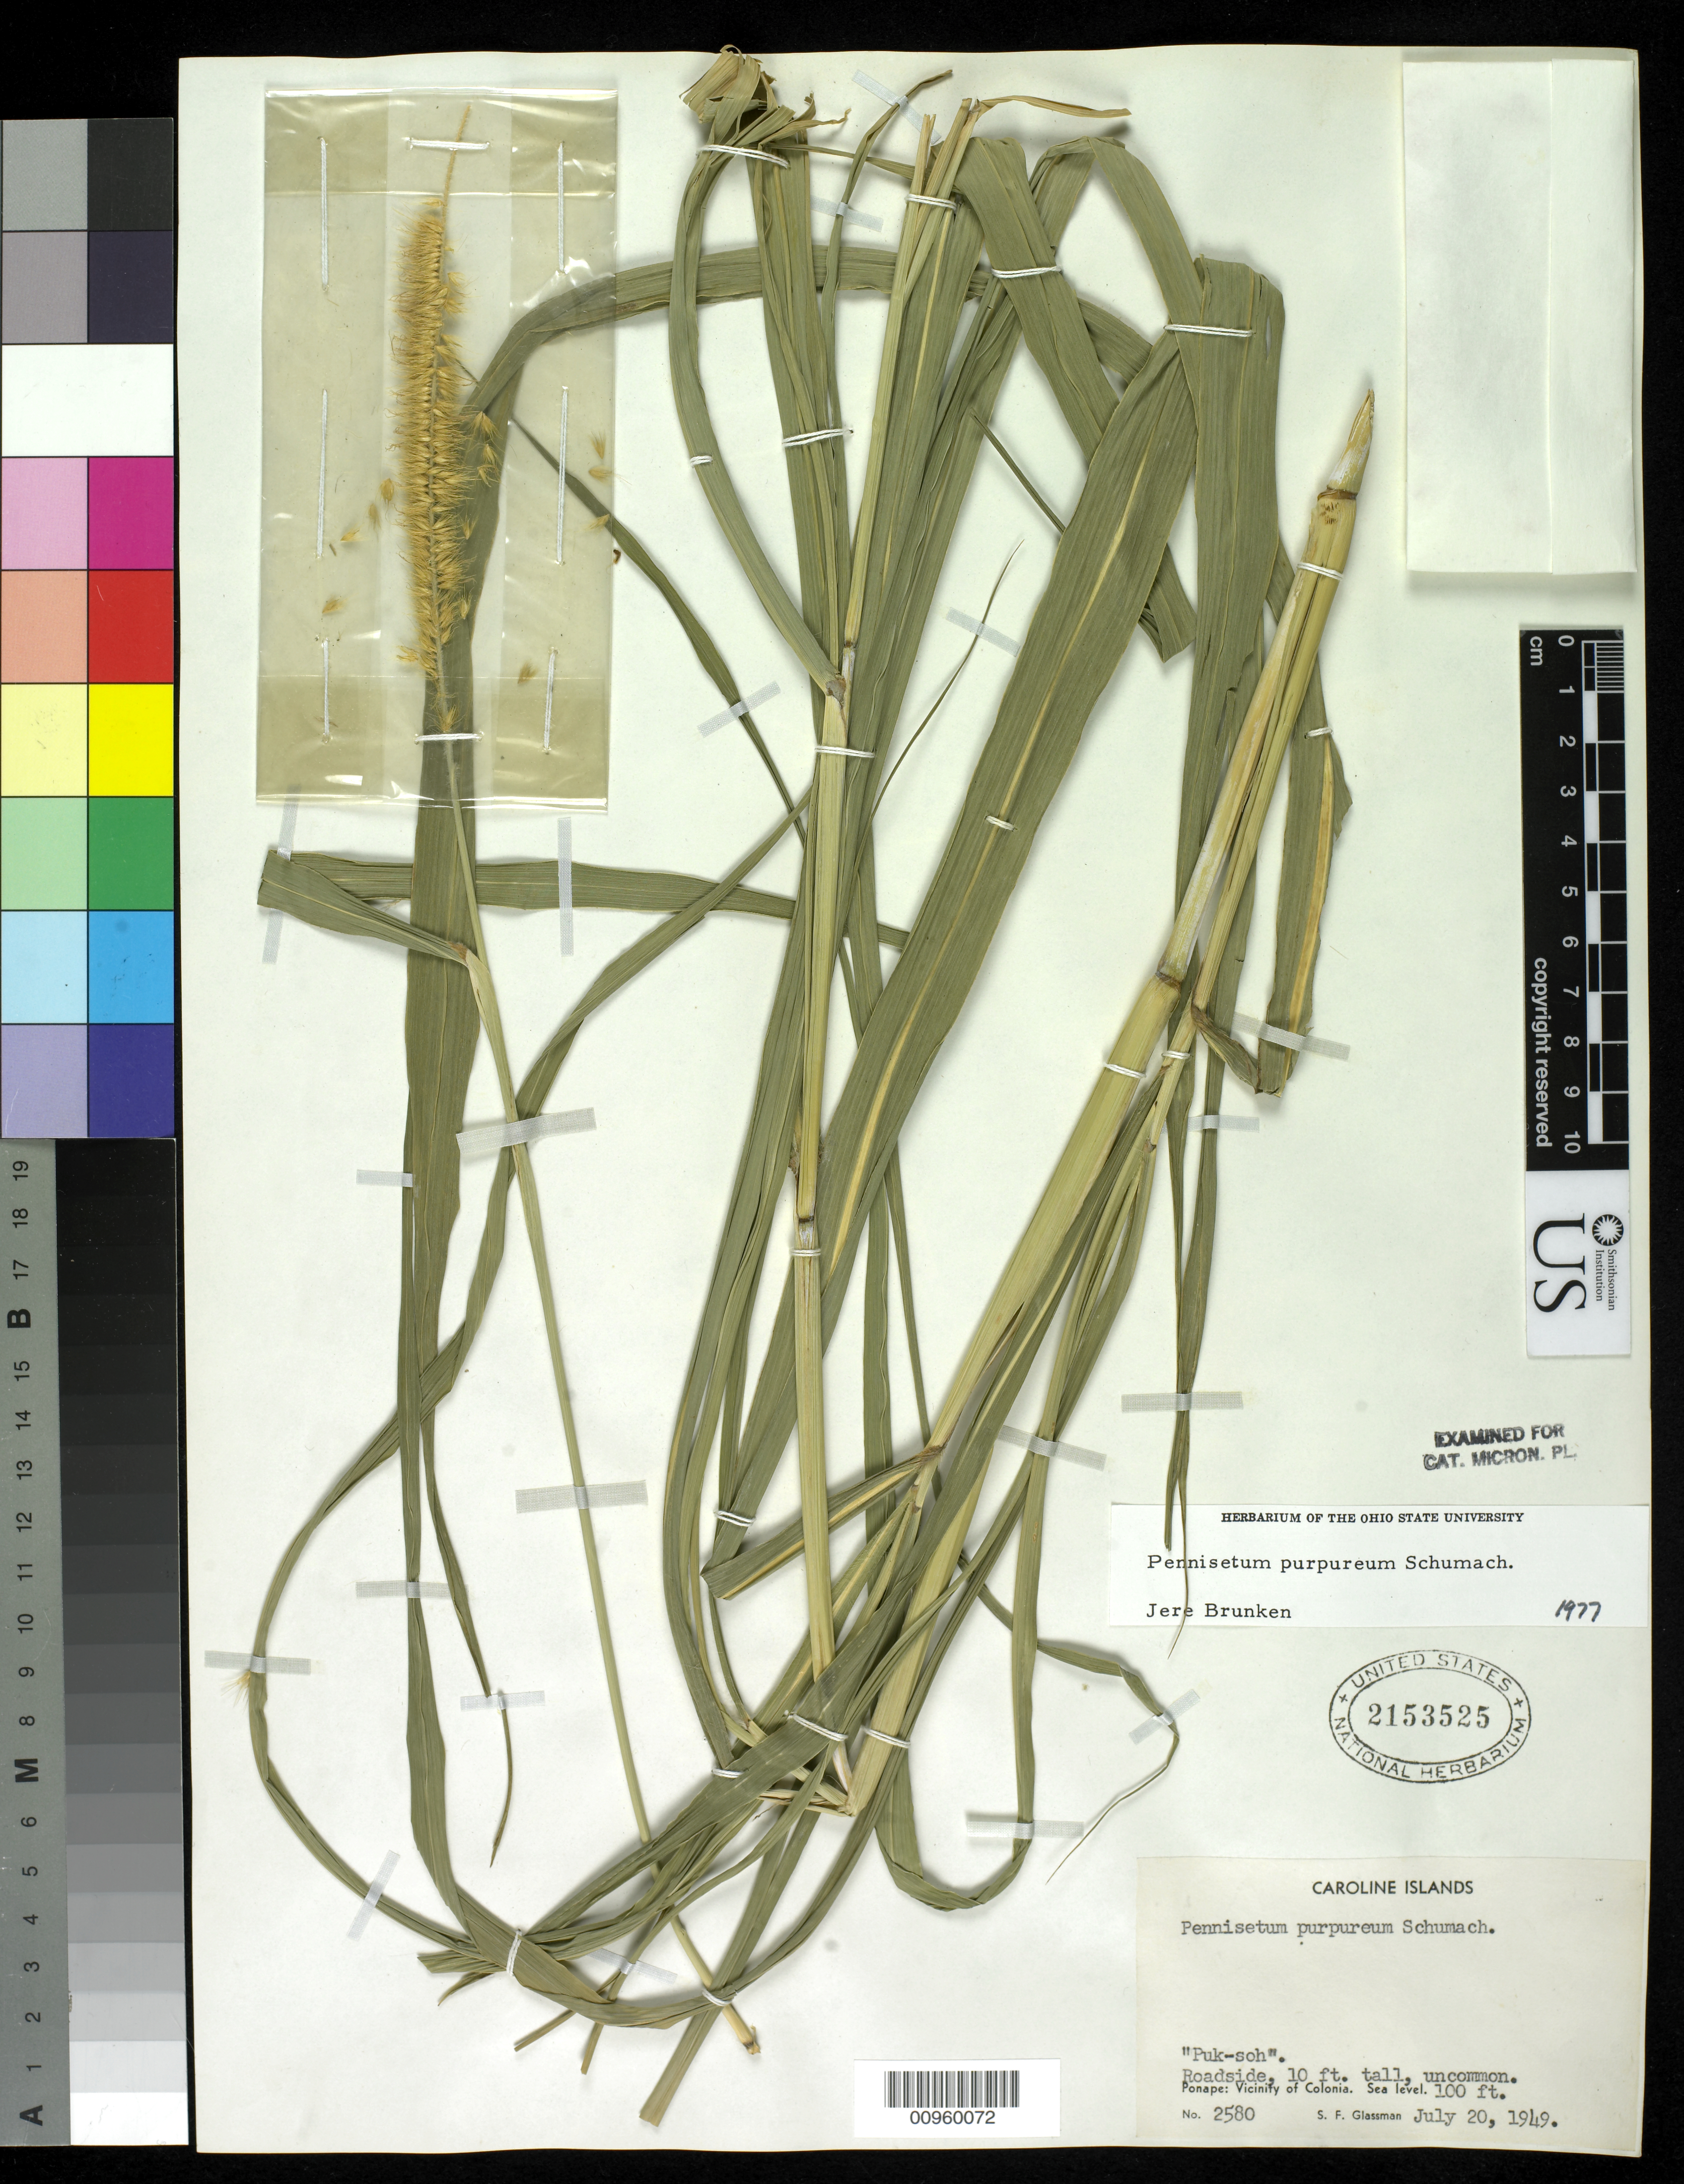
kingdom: Plantae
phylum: Tracheophyta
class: Liliopsida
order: Poales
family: Poaceae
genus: Cenchrus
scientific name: Cenchrus purpureus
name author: (Schumach.) Morrone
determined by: Poaceae Reorganization Project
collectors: S. F. Glassman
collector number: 2580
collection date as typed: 20 Jul 1949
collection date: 1949-07-20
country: Micronesia, Federated States of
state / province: Pohnpei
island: Pohnpei [Ponape]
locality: Colonia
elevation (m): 30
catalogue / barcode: US 2153525